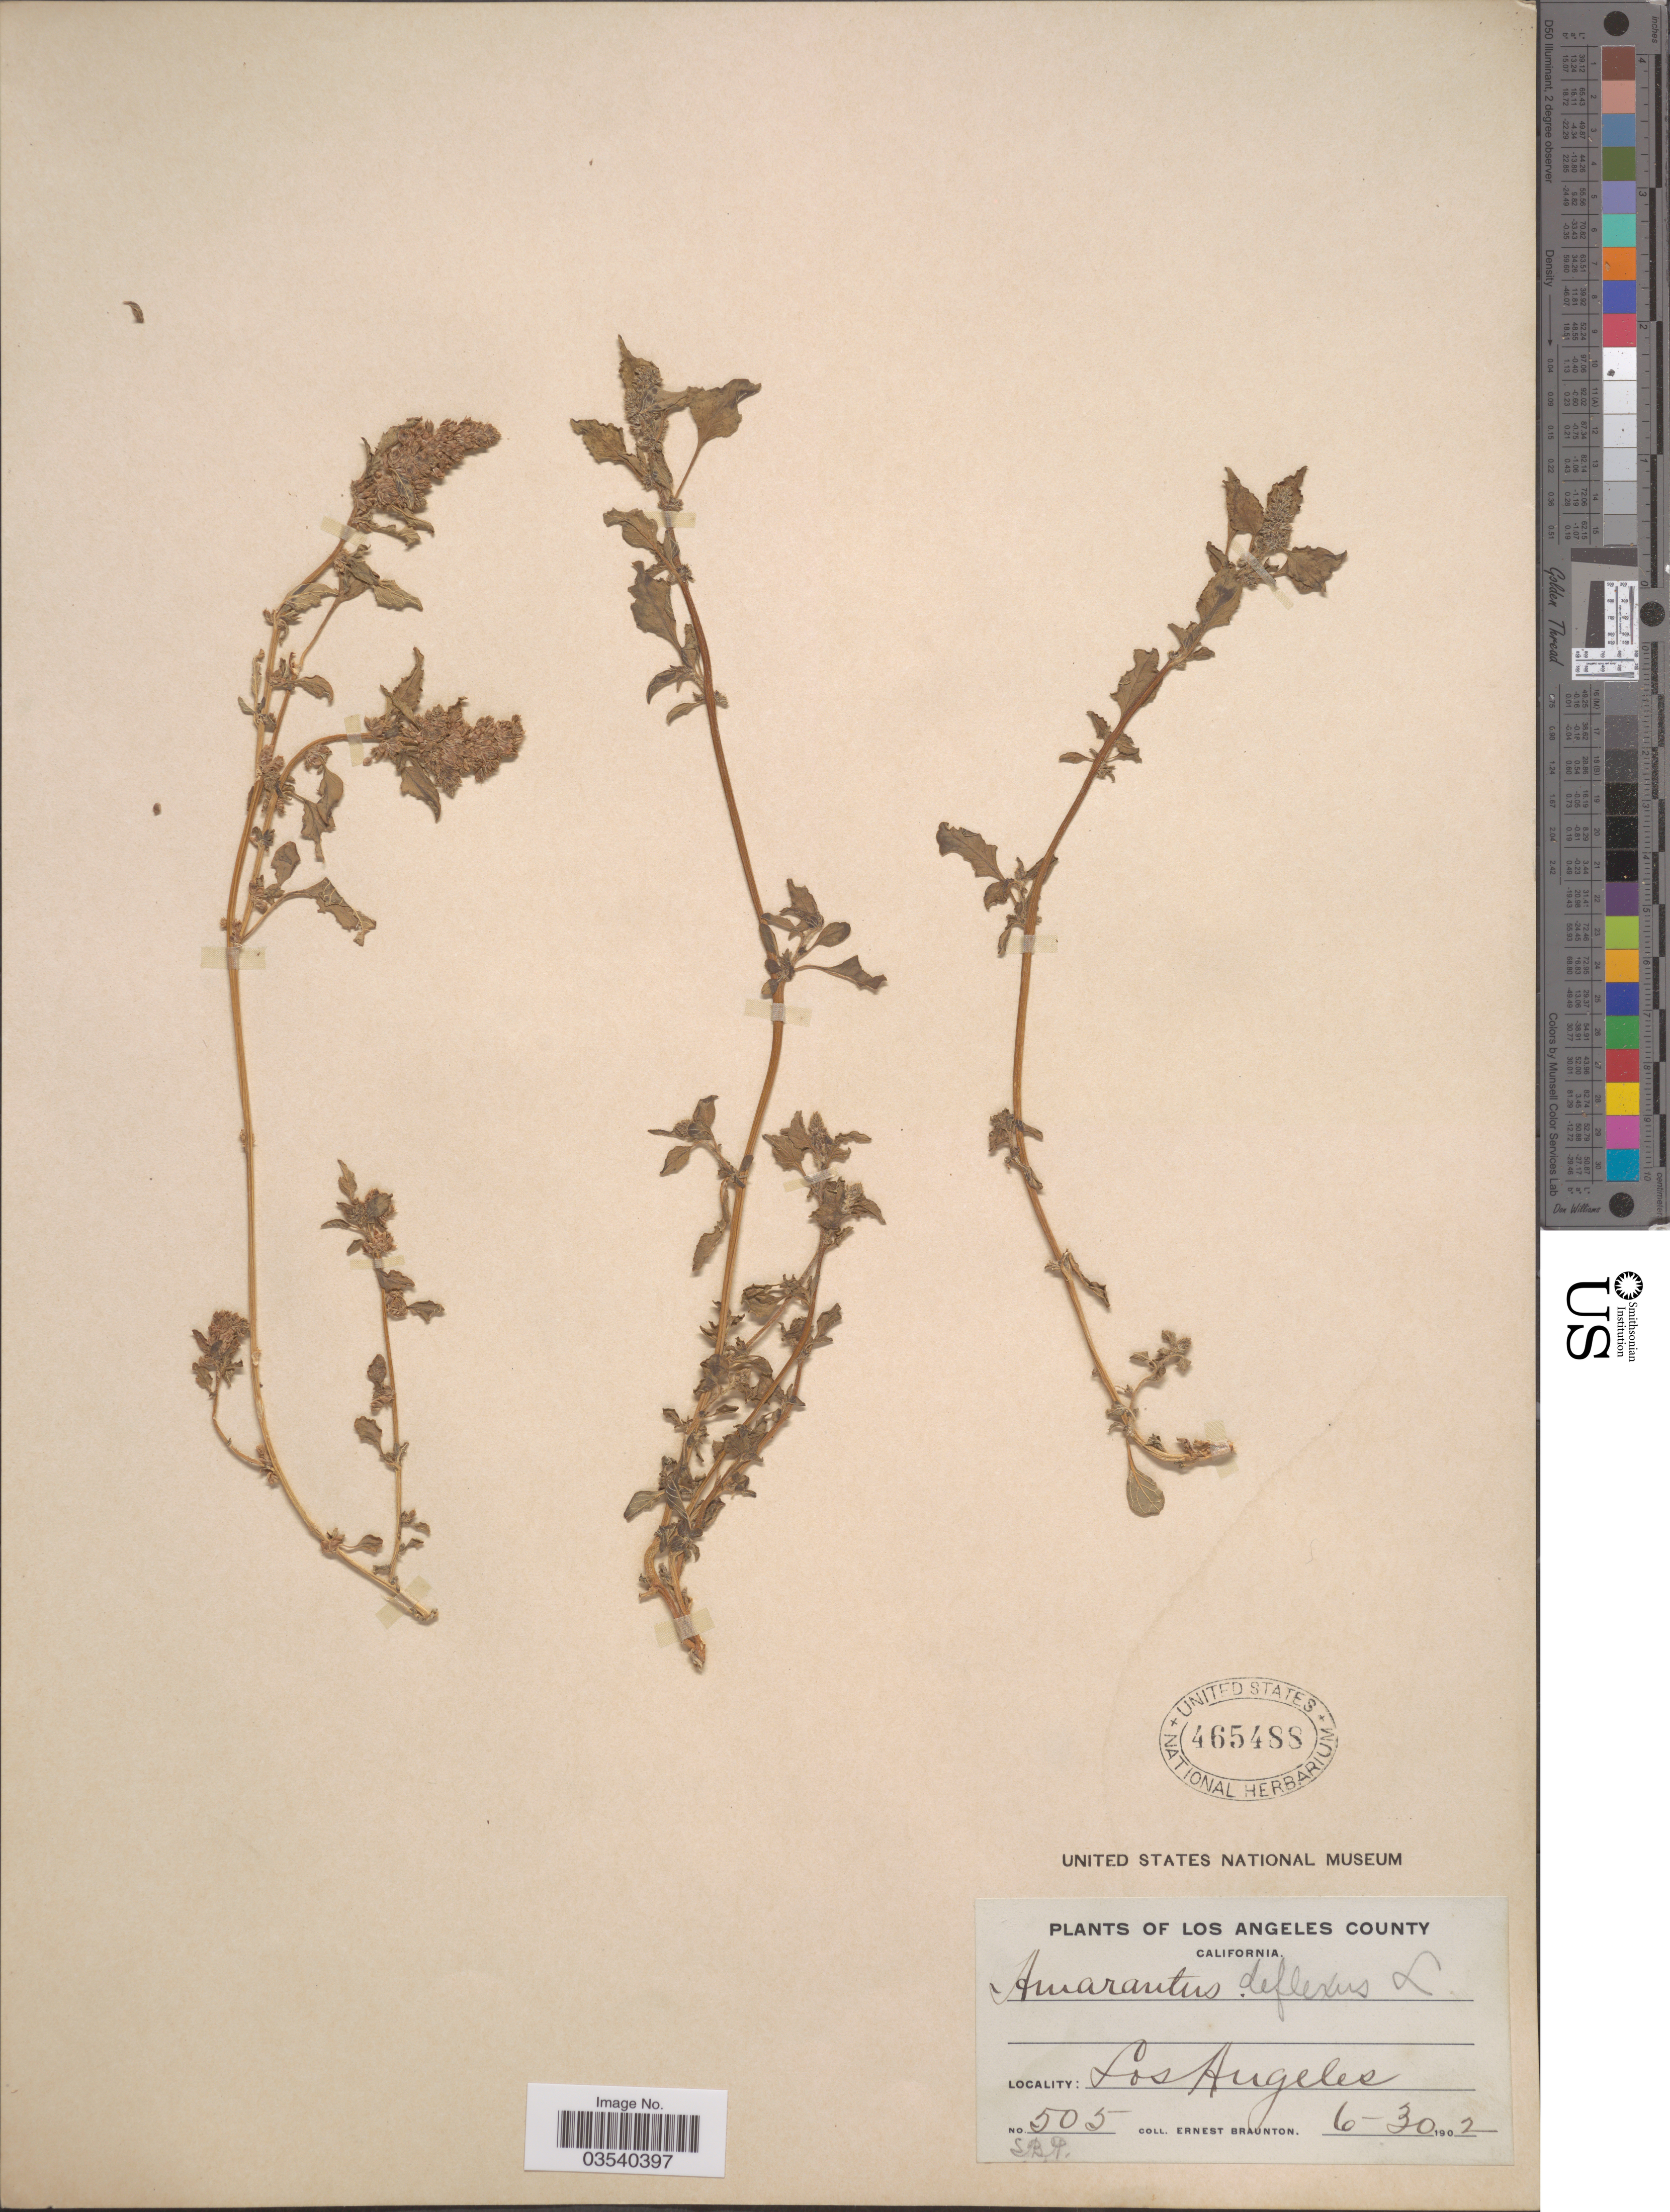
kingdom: Plantae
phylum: Tracheophyta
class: Magnoliopsida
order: Caryophyllales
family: Amaranthaceae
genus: Amaranthus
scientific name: Amaranthus deflexus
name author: L.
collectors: E. Braunton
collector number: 505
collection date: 1902-06-30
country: United States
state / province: California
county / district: Los Angeles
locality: Los Angeles County. Los Angeles.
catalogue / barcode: US 465488